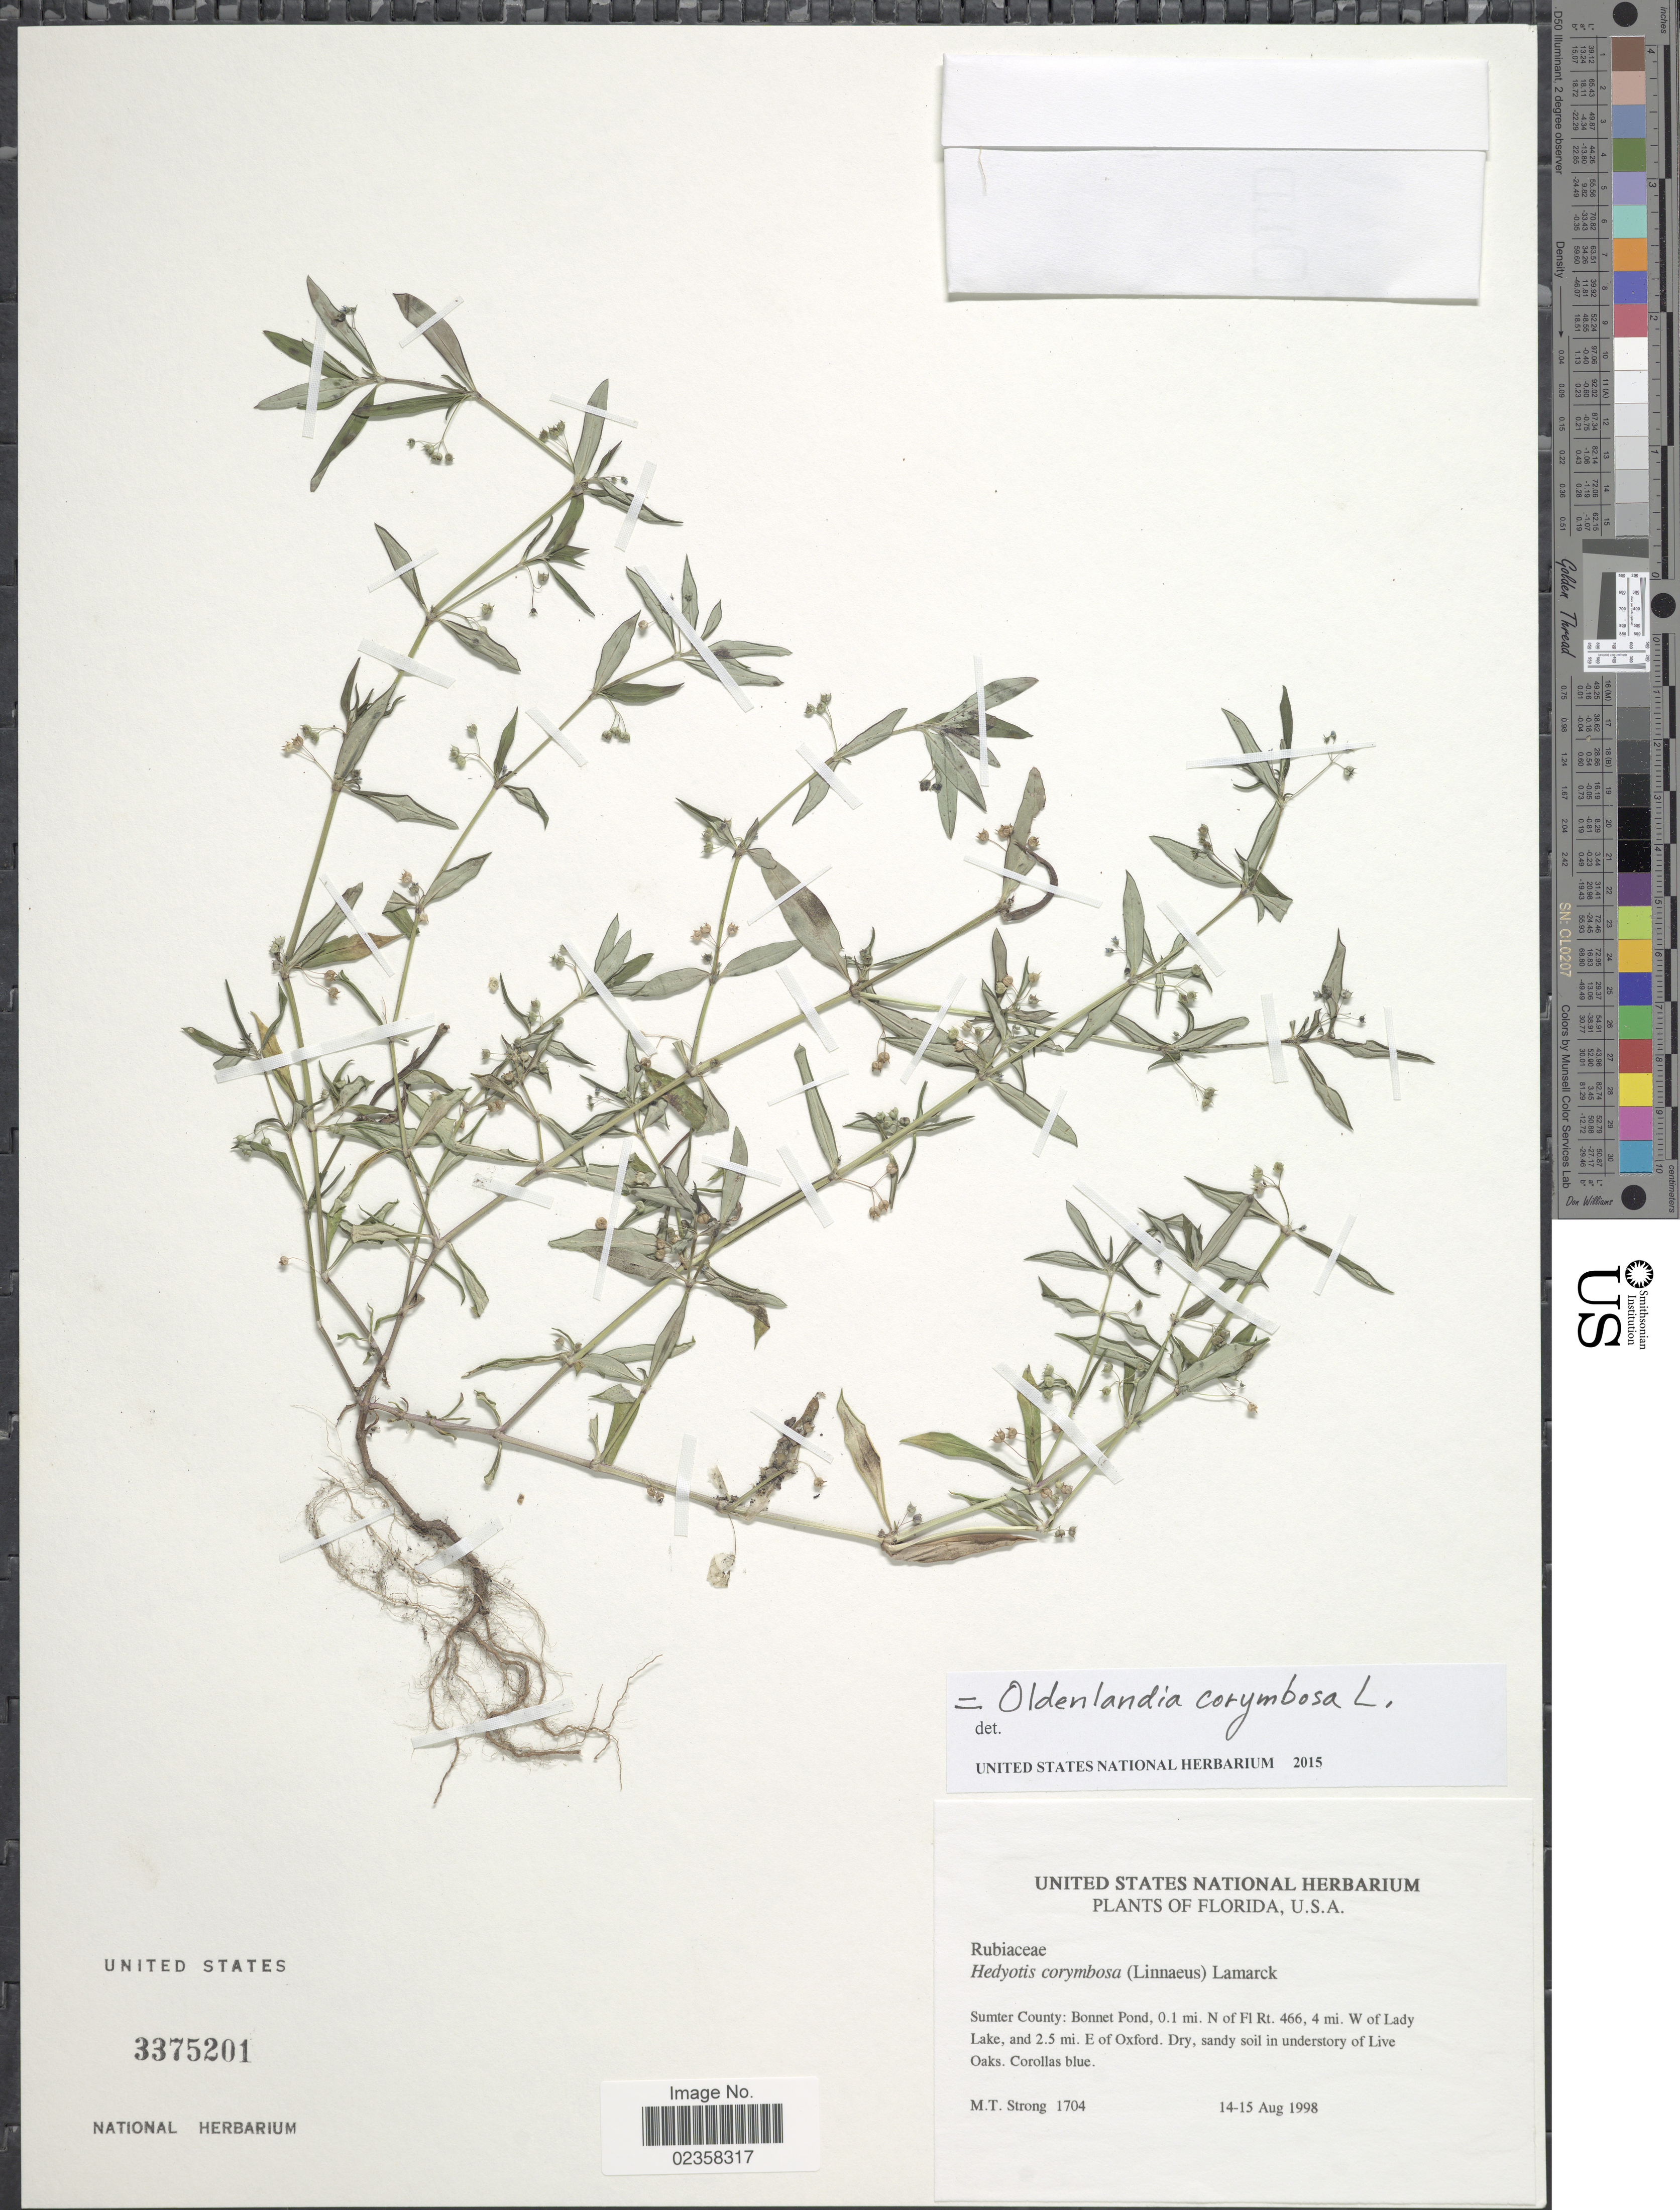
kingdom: Plantae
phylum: Tracheophyta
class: Magnoliopsida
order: Gentianales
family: Rubiaceae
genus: Oldenlandia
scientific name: Oldenlandia corymbosa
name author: L.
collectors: M. T. Strong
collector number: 1704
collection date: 1998-08-14/1998-08-15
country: United States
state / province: Florida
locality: Sumter County: Bonnet Pond, 0.1 mi. N of Fl Rt. 466, 4 mi. W of Lady Lake, and 2.5 mi. E. of Oxford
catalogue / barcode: US 3375201